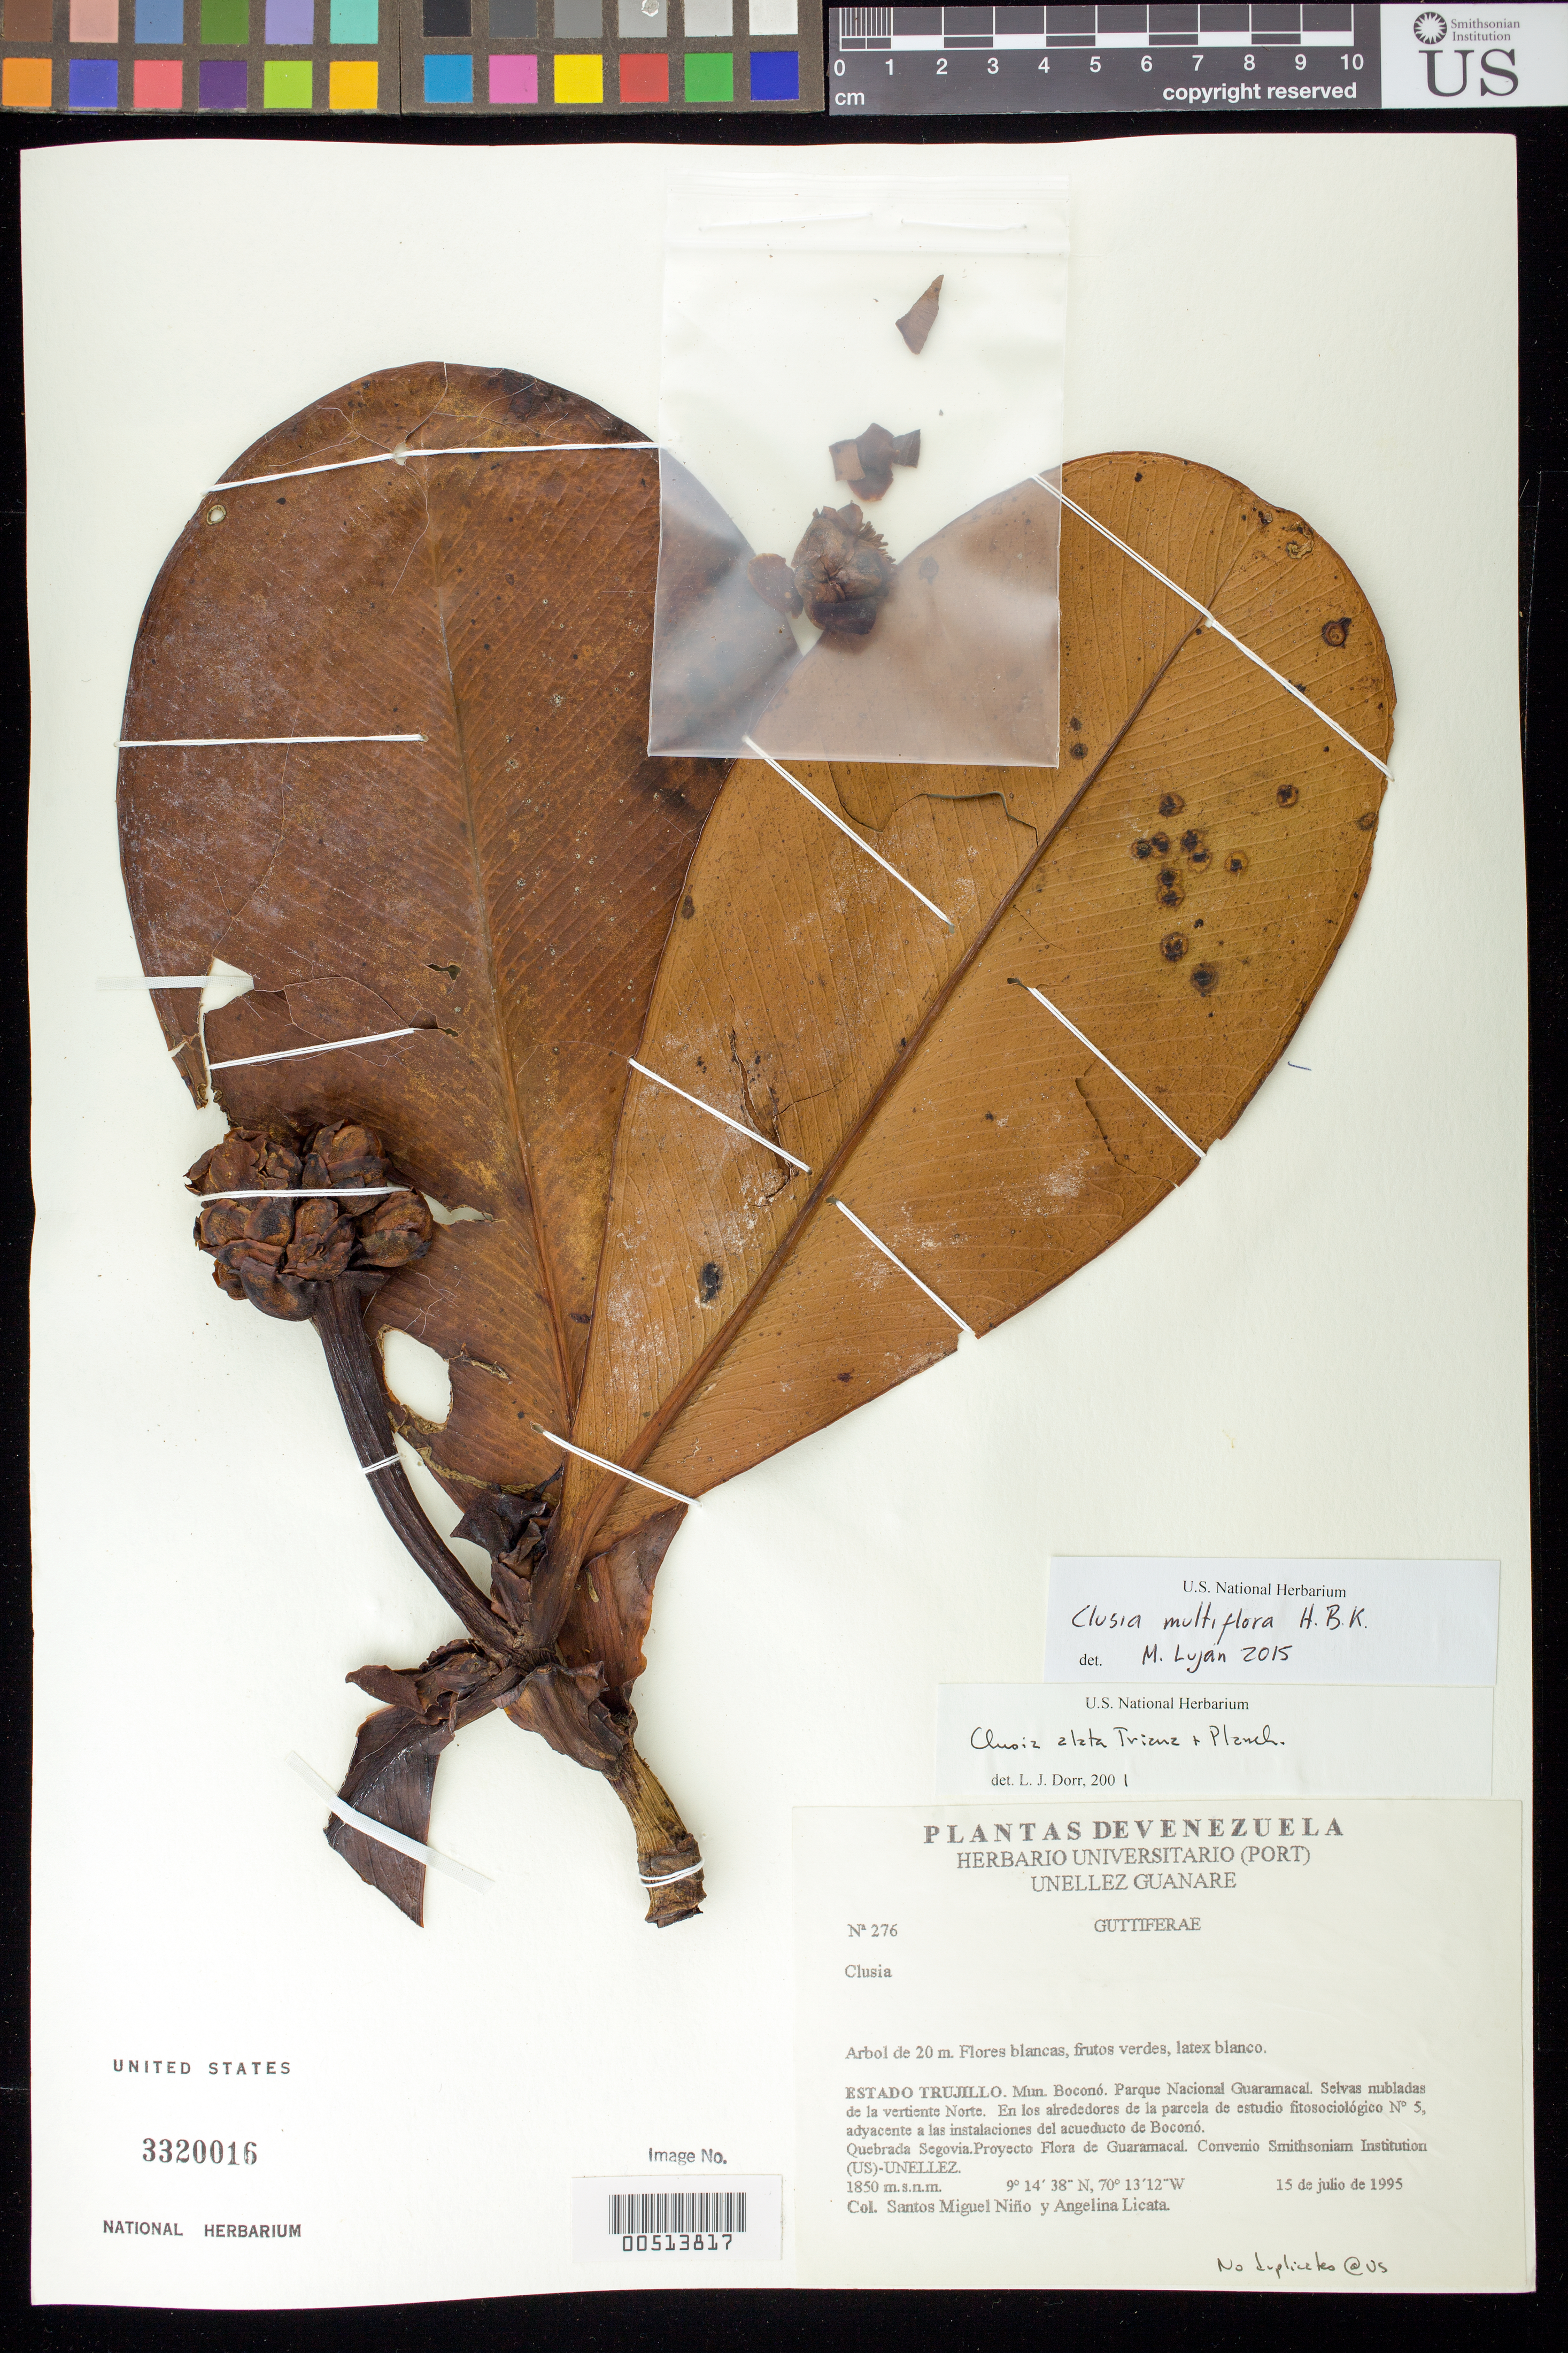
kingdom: Plantae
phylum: Tracheophyta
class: Magnoliopsida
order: Malpighiales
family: Clusiaceae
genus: Clusia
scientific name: Clusia multiflora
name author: Kunth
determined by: Lujan, M.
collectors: S. M. Niño & A. Licata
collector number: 276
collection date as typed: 15 Jul 1995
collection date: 1995-07-15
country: Venezuela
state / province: Trujillo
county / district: Boconó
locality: Parque Nacional Guaramacal, vertiente N, adyacente a las instalaciones del acueducto de Boconó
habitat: Selvas nubladas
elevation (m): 1850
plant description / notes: PORT, US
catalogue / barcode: US 3320016